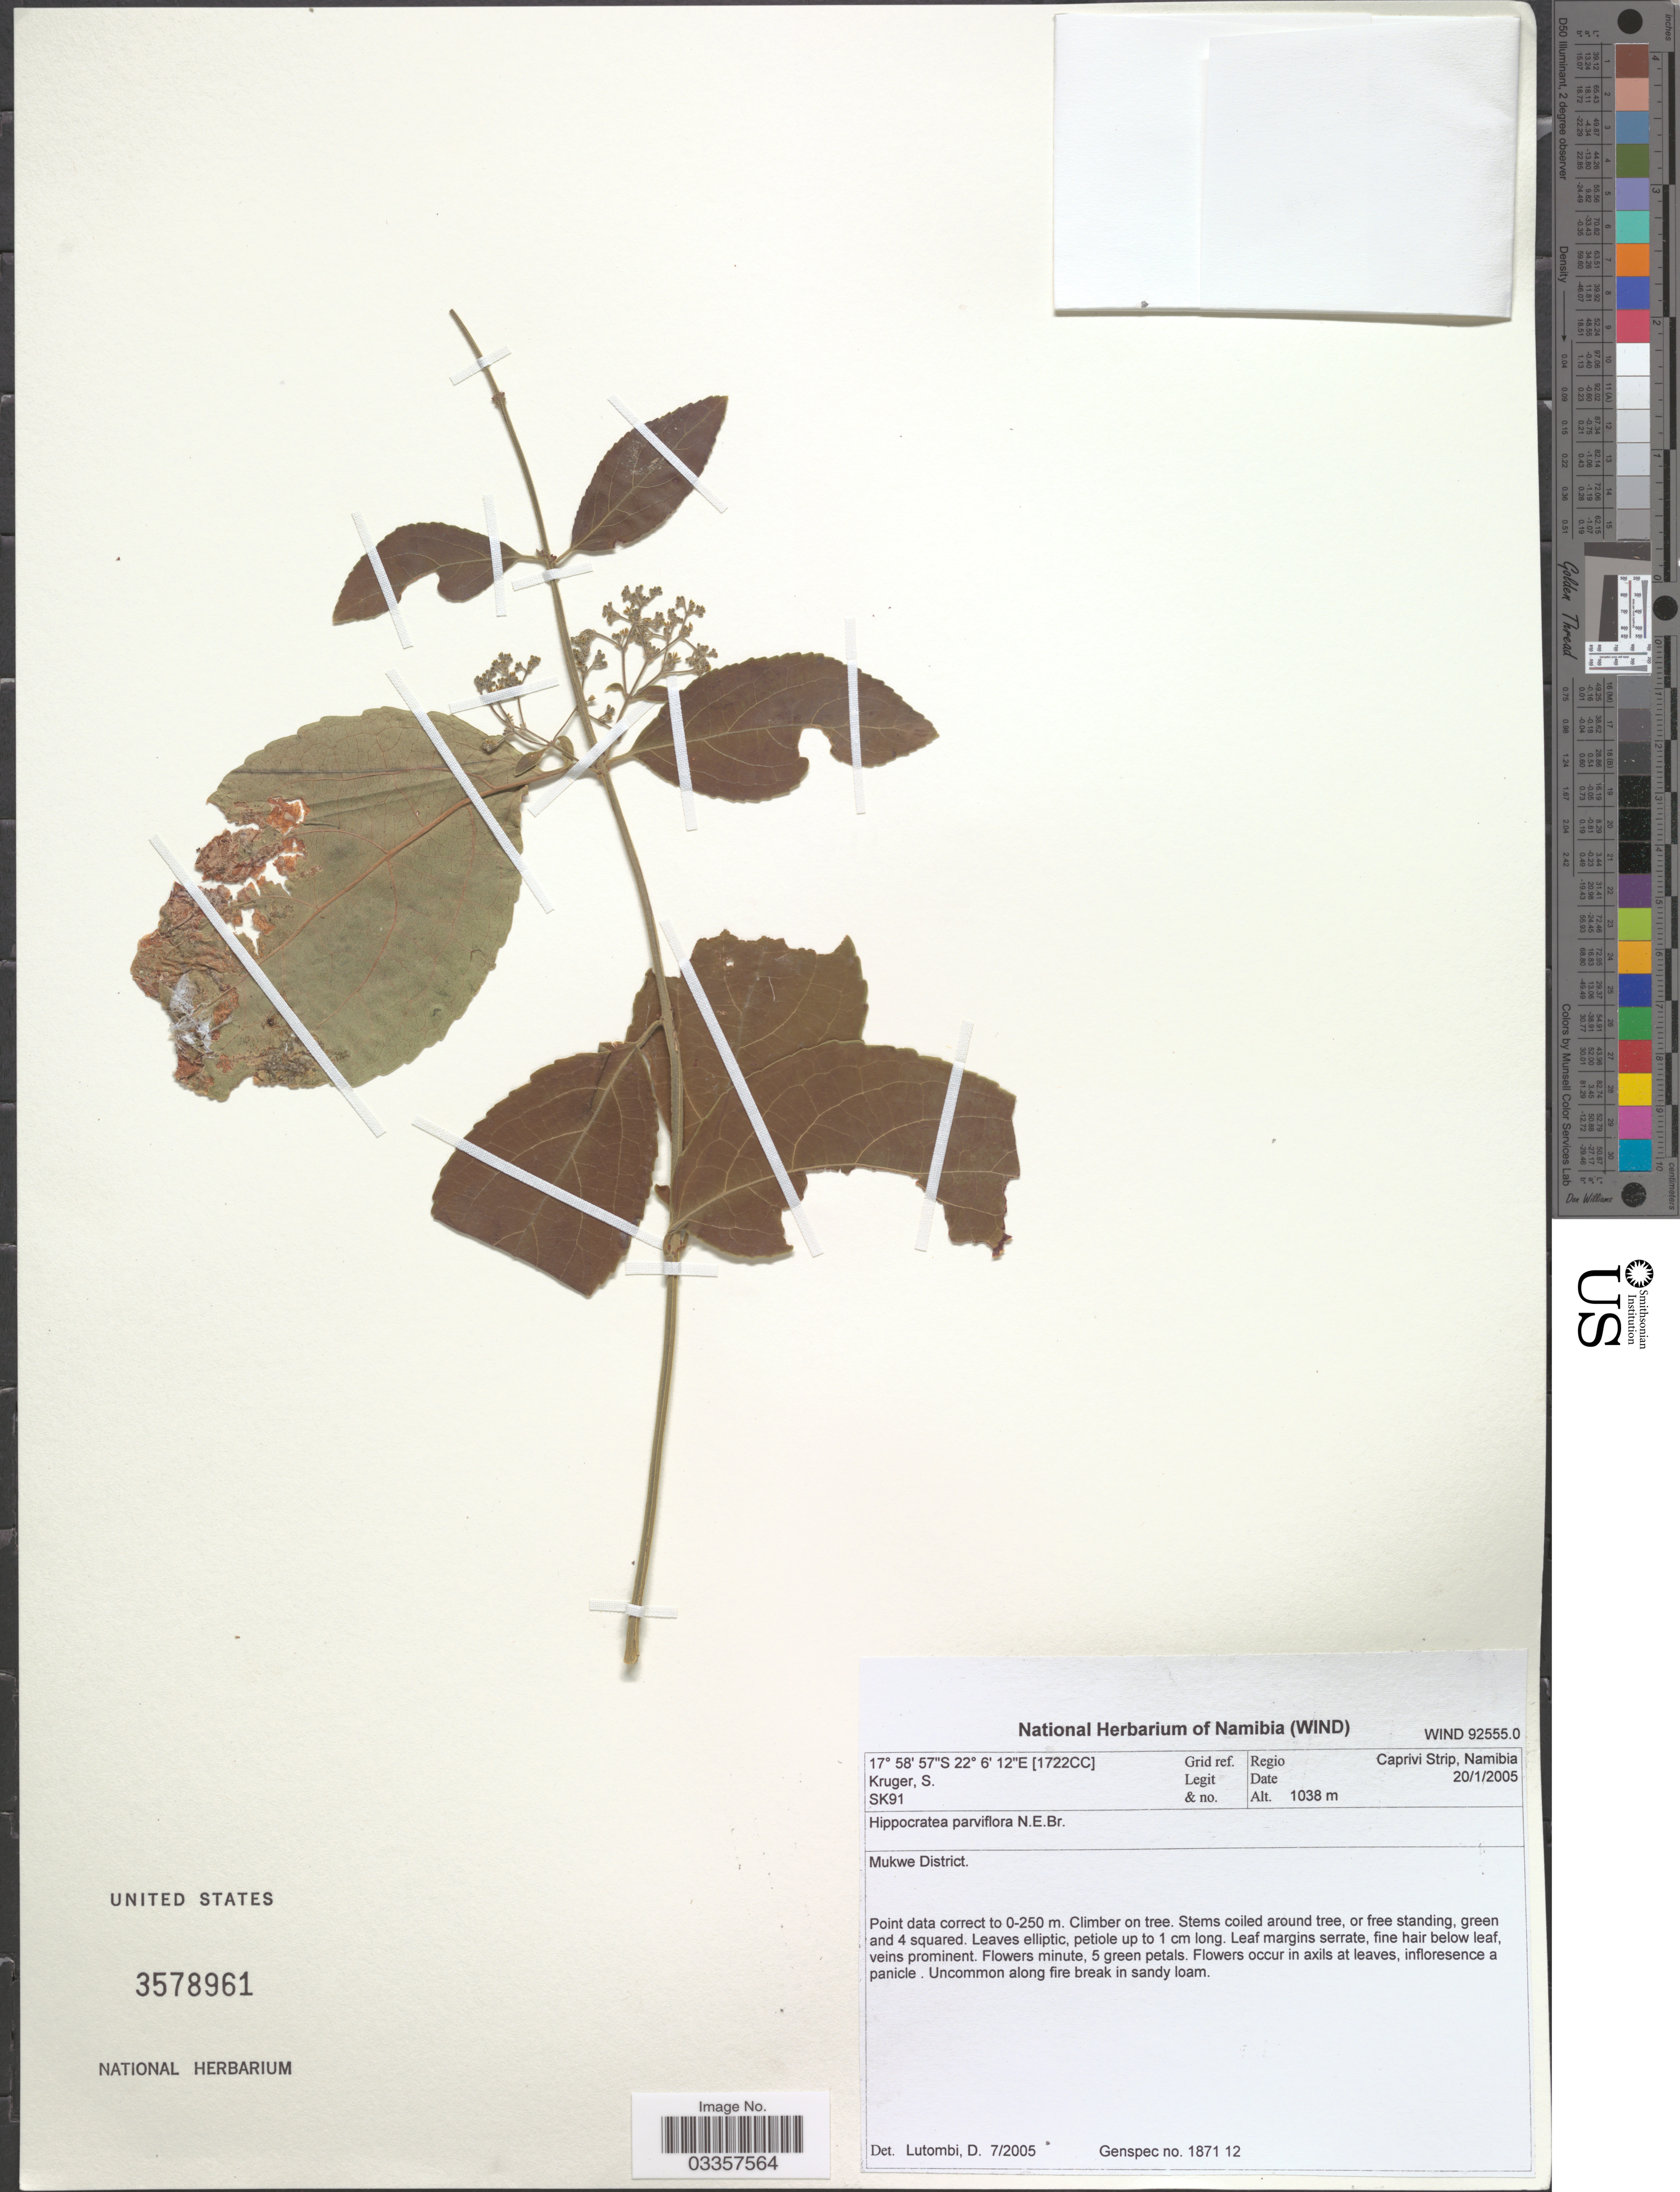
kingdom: Plantae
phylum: Tracheophyta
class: Magnoliopsida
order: Celastrales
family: Celastraceae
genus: Hippocratea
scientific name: Hippocratea parviflora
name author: N.E. Br.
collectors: S. Kruger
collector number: SK91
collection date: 2005-01-20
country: Namibia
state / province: Caprivi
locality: [1722CC] Grid ref. Regio Caprivi Strip. Mukwe District.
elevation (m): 1038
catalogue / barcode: US 3578961